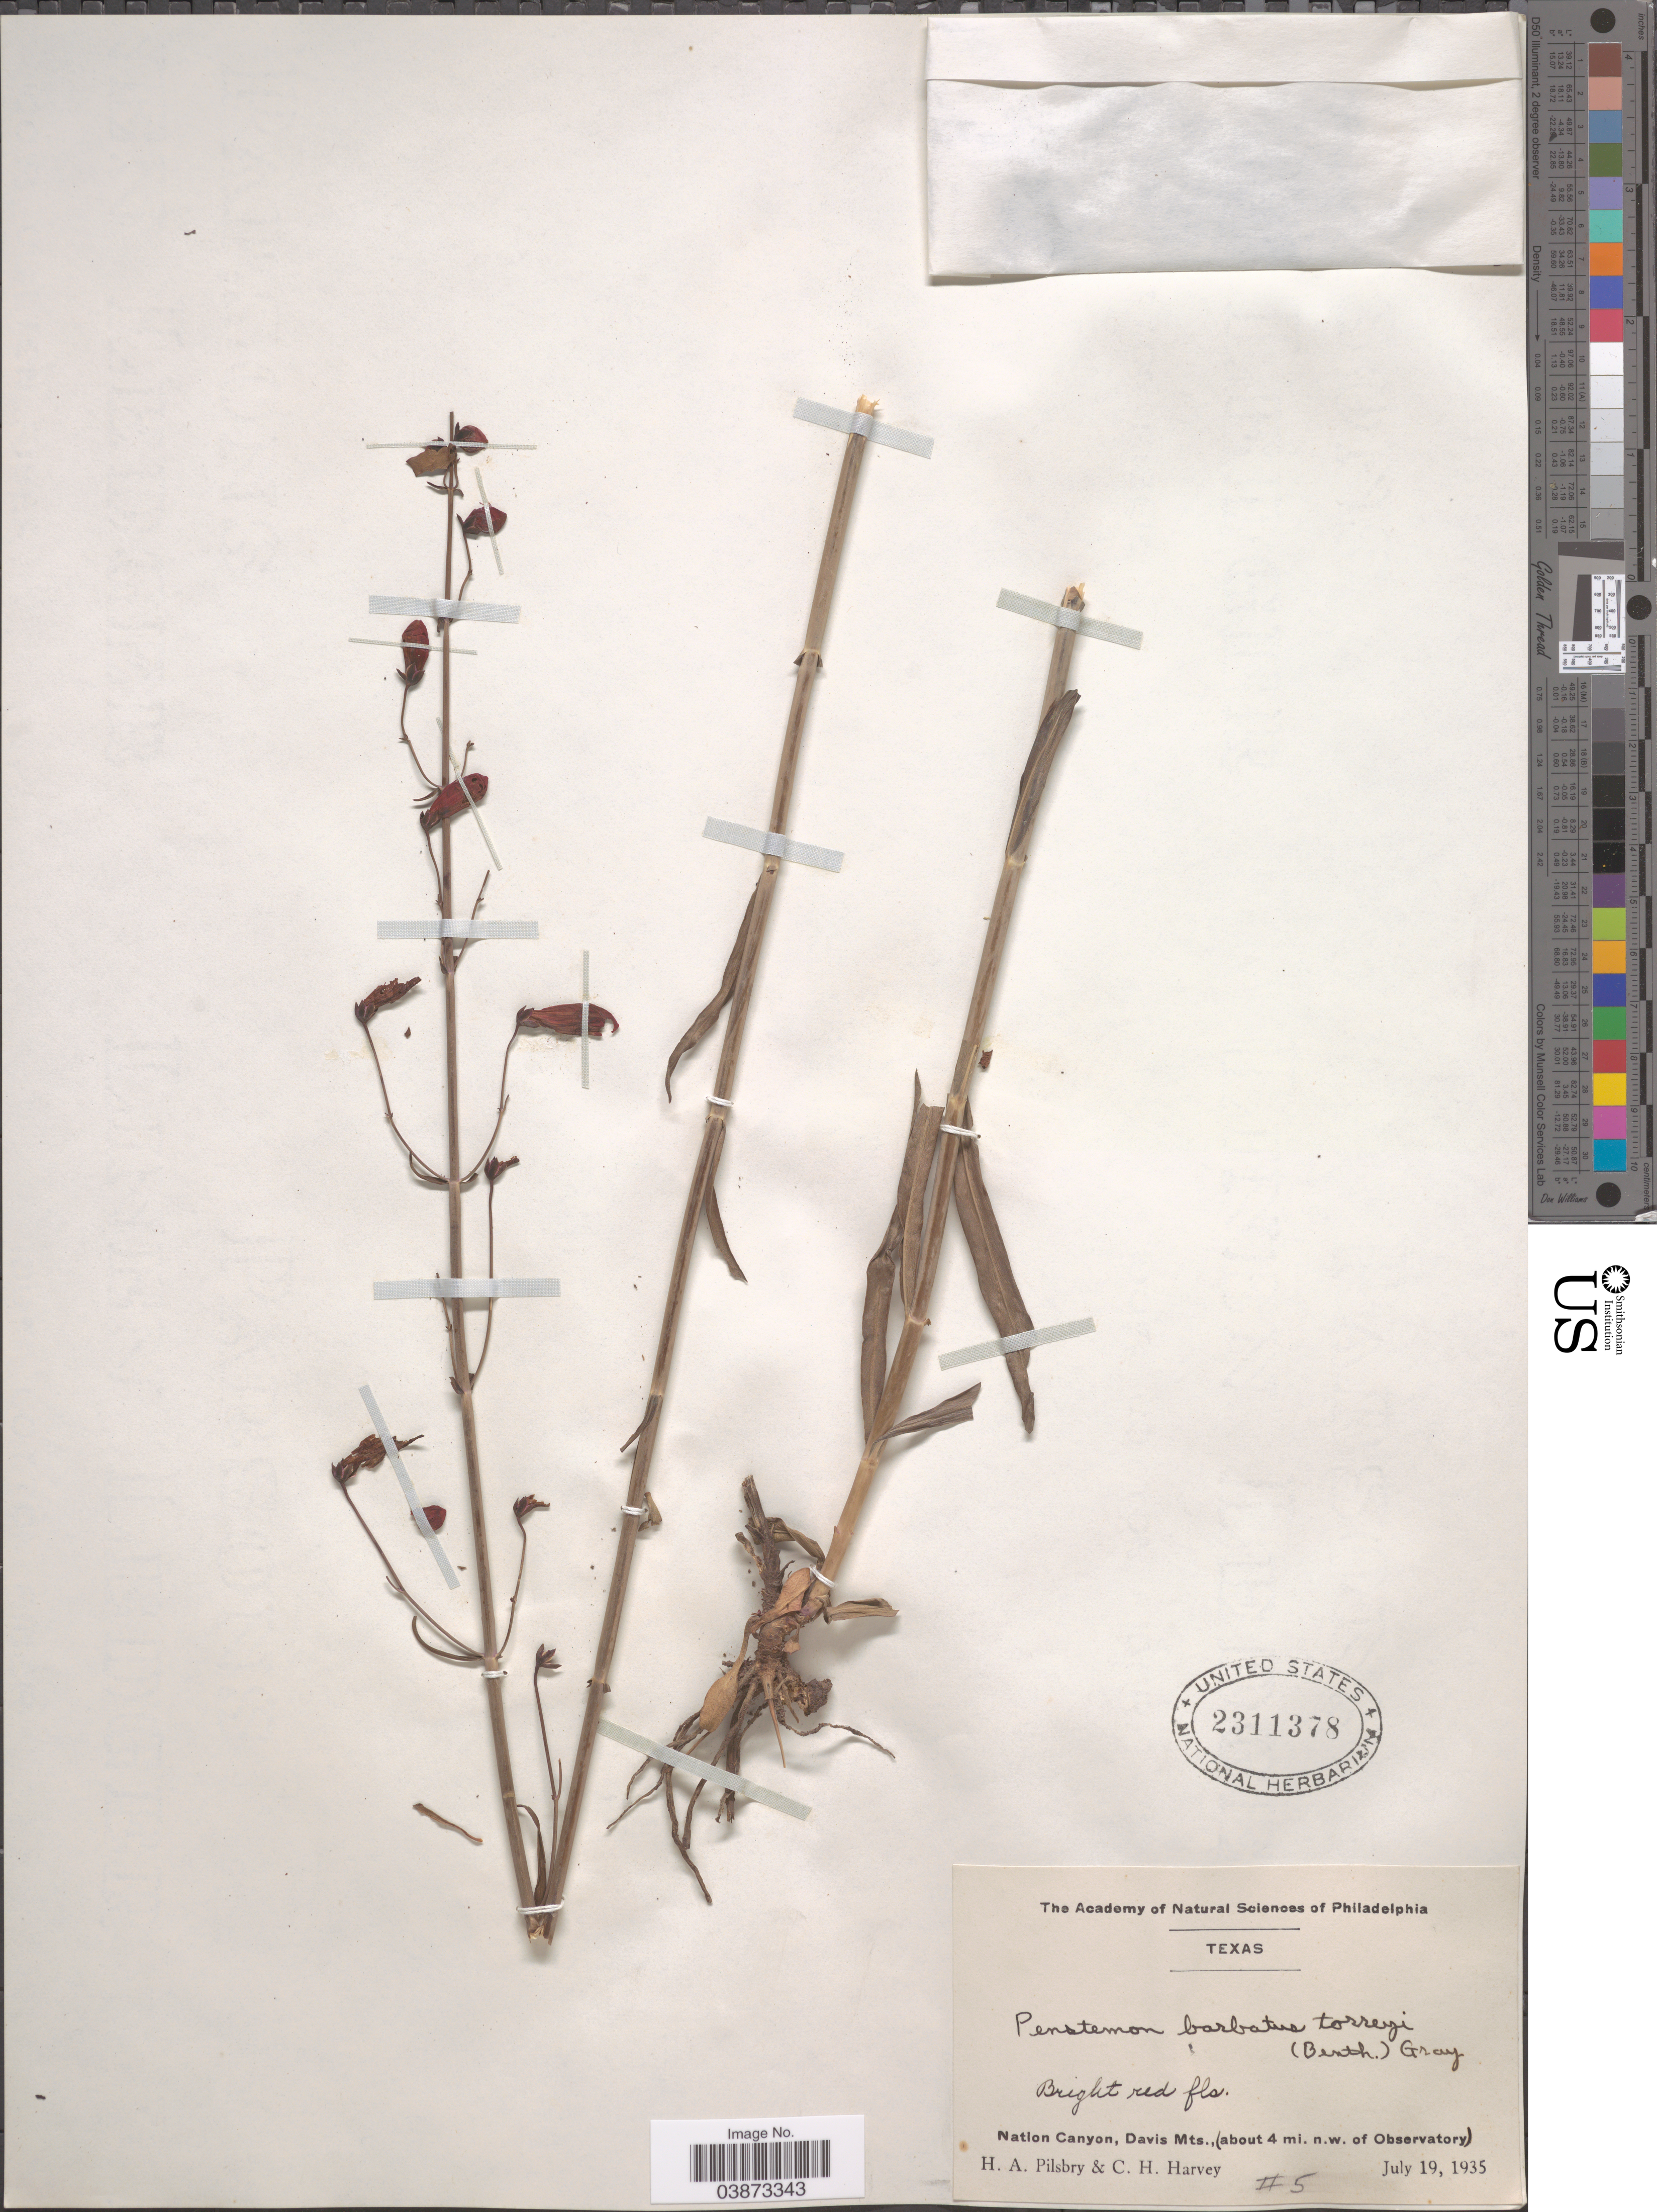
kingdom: Plantae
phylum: Tracheophyta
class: Magnoliopsida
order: Lamiales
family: Plantaginaceae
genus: Penstemon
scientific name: Penstemon barbatus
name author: (Cav.) Roth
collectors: H. Pilsbry & C. H. Harvey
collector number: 5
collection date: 1935-07-19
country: United States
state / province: Texas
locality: Nation Canyon, Davis Mts., (about 4 mi. n.w. of Observatory).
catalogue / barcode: US 2311378